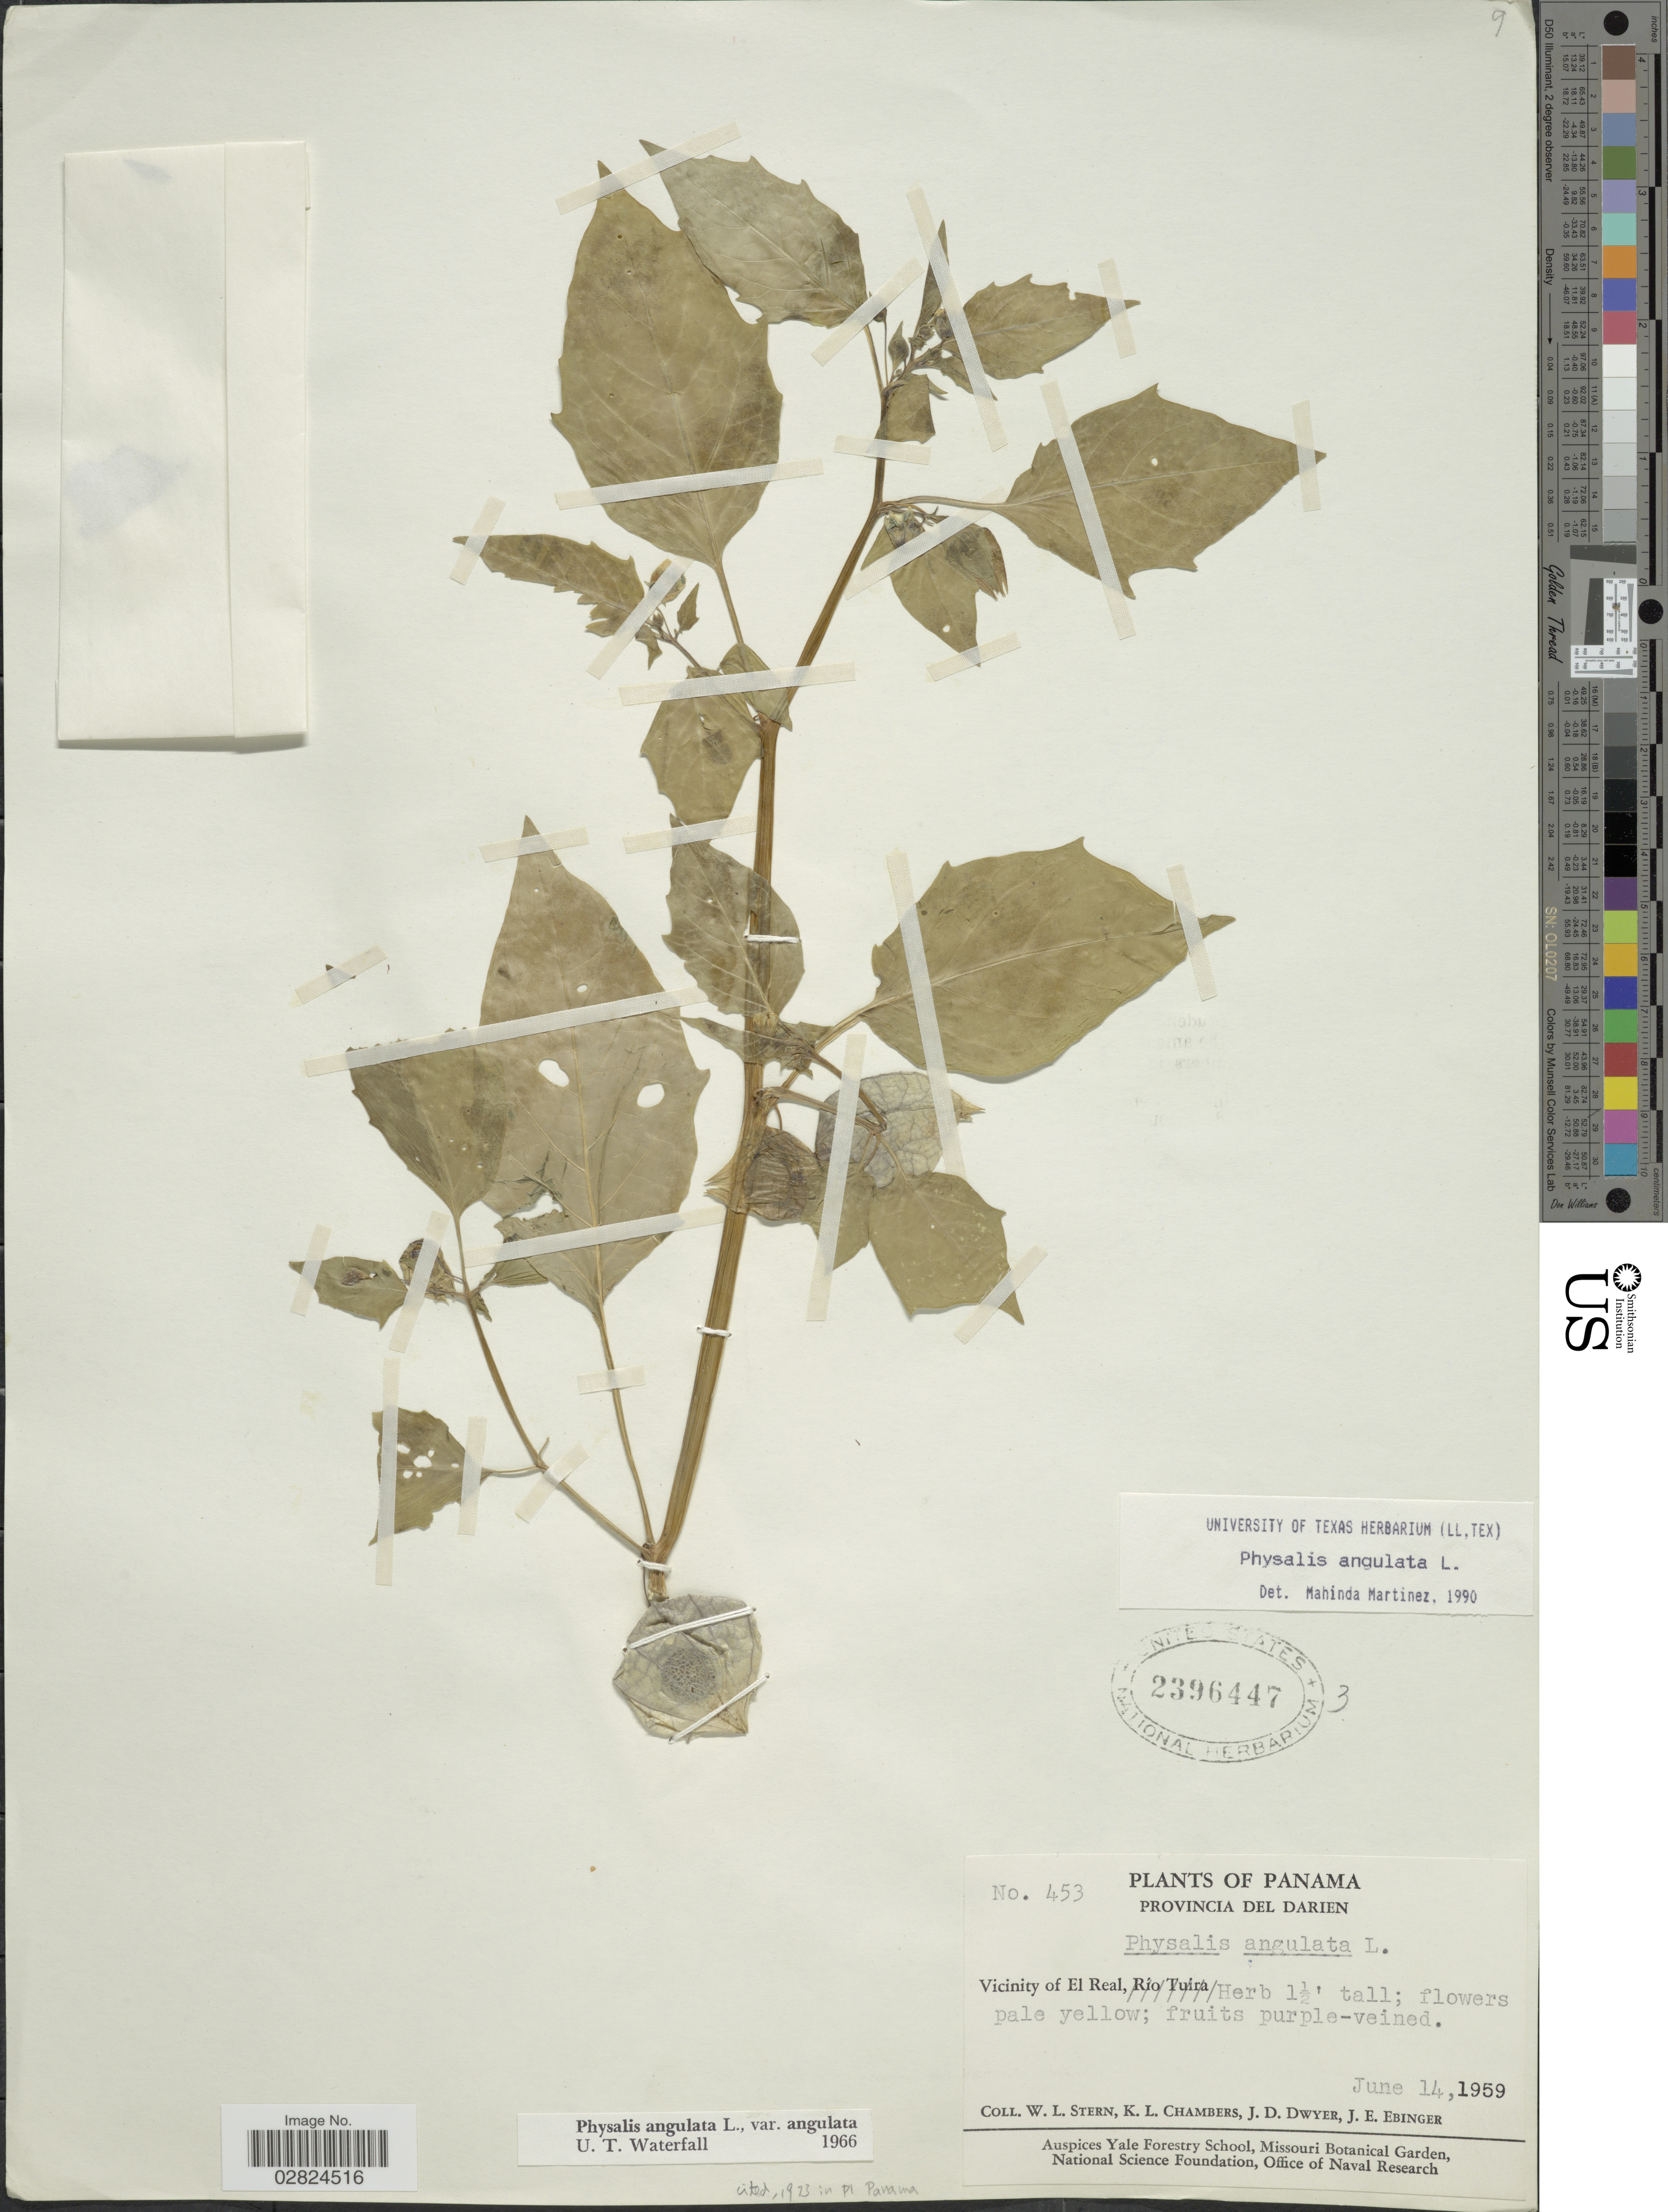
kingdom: Plantae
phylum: Tracheophyta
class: Magnoliopsida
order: Solanales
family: Solanaceae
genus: Physalis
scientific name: Physalis angulata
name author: L.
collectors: W. L. Stern, K. Chambers, J. D. Dwyer & J. Ebinger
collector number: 453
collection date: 1959-06-14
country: Panama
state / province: Darién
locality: Vicinity of El Real.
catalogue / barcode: US 2396447